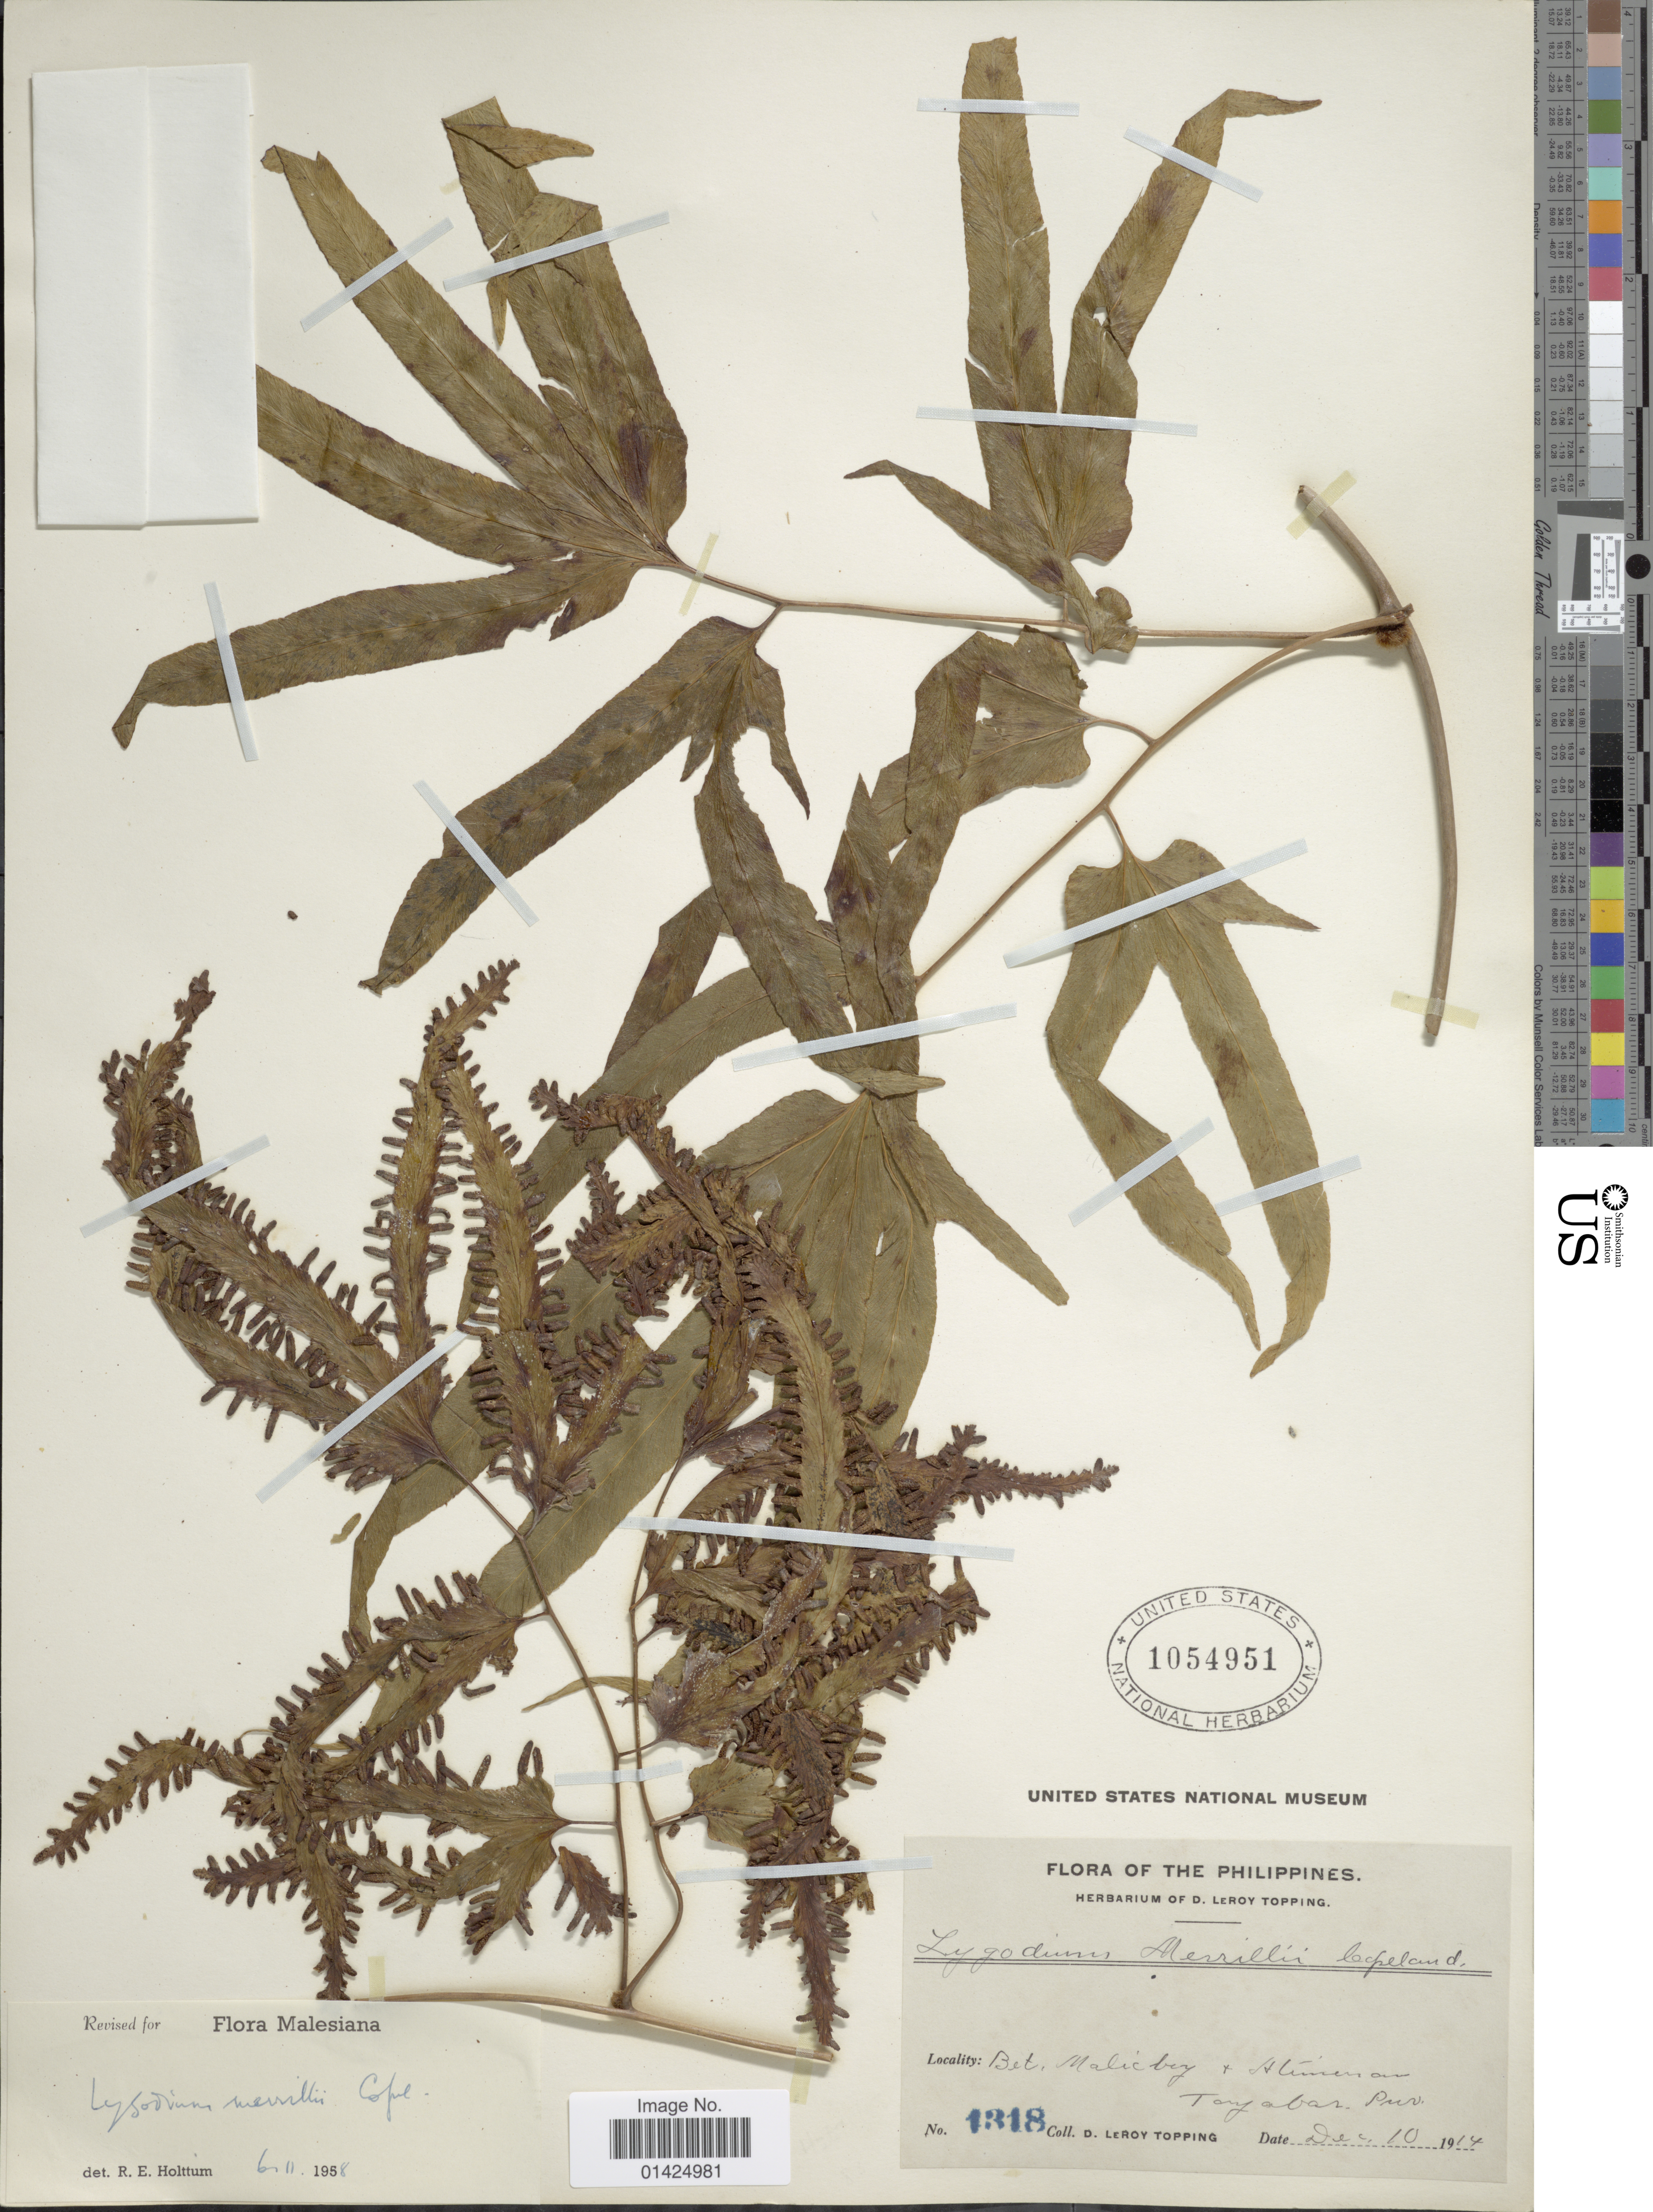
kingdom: Plantae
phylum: Tracheophyta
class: Polypodiopsida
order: Schizaeales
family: Lygodiaceae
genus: Lygodium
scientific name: Lygodium merrillii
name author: Copel.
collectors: D. L. Topping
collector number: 1318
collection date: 1914-11-10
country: Philippines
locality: Between Malibay and Atimonan, Tayabas Prov.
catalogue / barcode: US 1054951